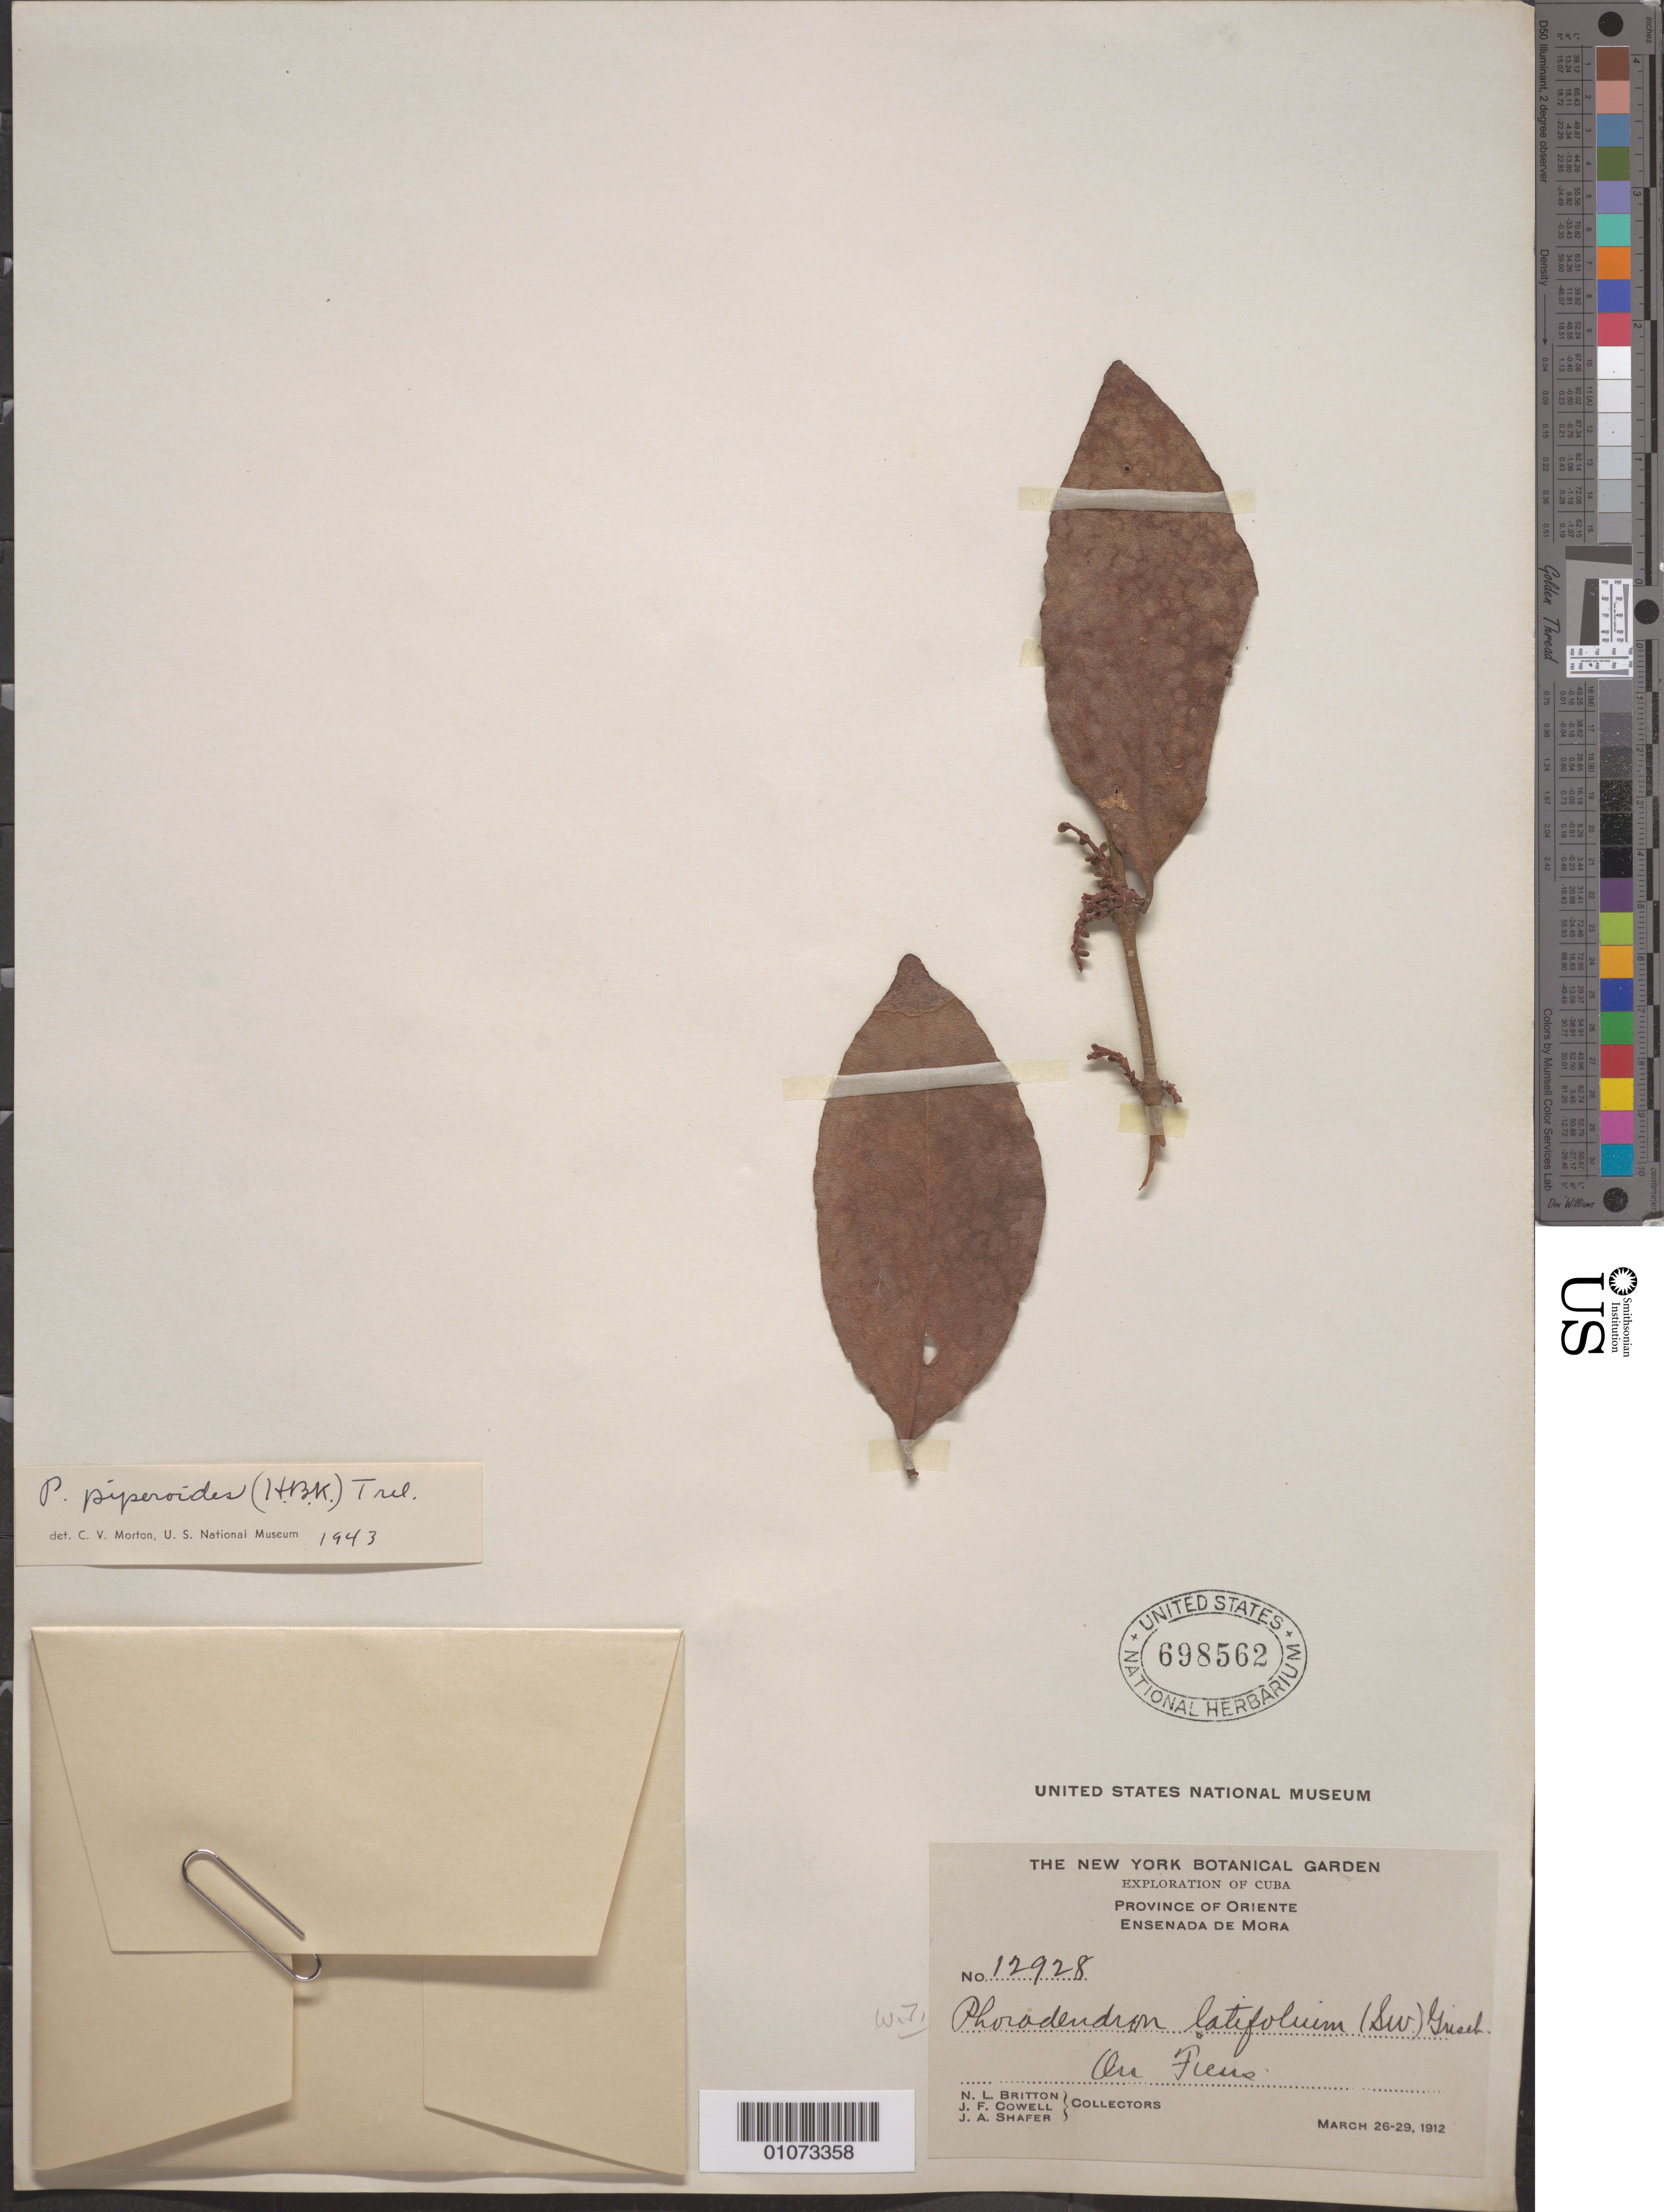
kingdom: Plantae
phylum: Tracheophyta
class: Magnoliopsida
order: Santalales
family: Viscaceae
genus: Phoradendron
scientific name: Phoradendron piperoides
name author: (Kunth) Trel.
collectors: N. Britton, J. F. Cowell & J. A. Shafer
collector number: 12928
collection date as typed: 26 Mar 1912 to 29 Mar 1912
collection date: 1912-03-26/1912-03-29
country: Cuba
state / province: Oriente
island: Cuba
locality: Esenade de Mora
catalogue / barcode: US 698562